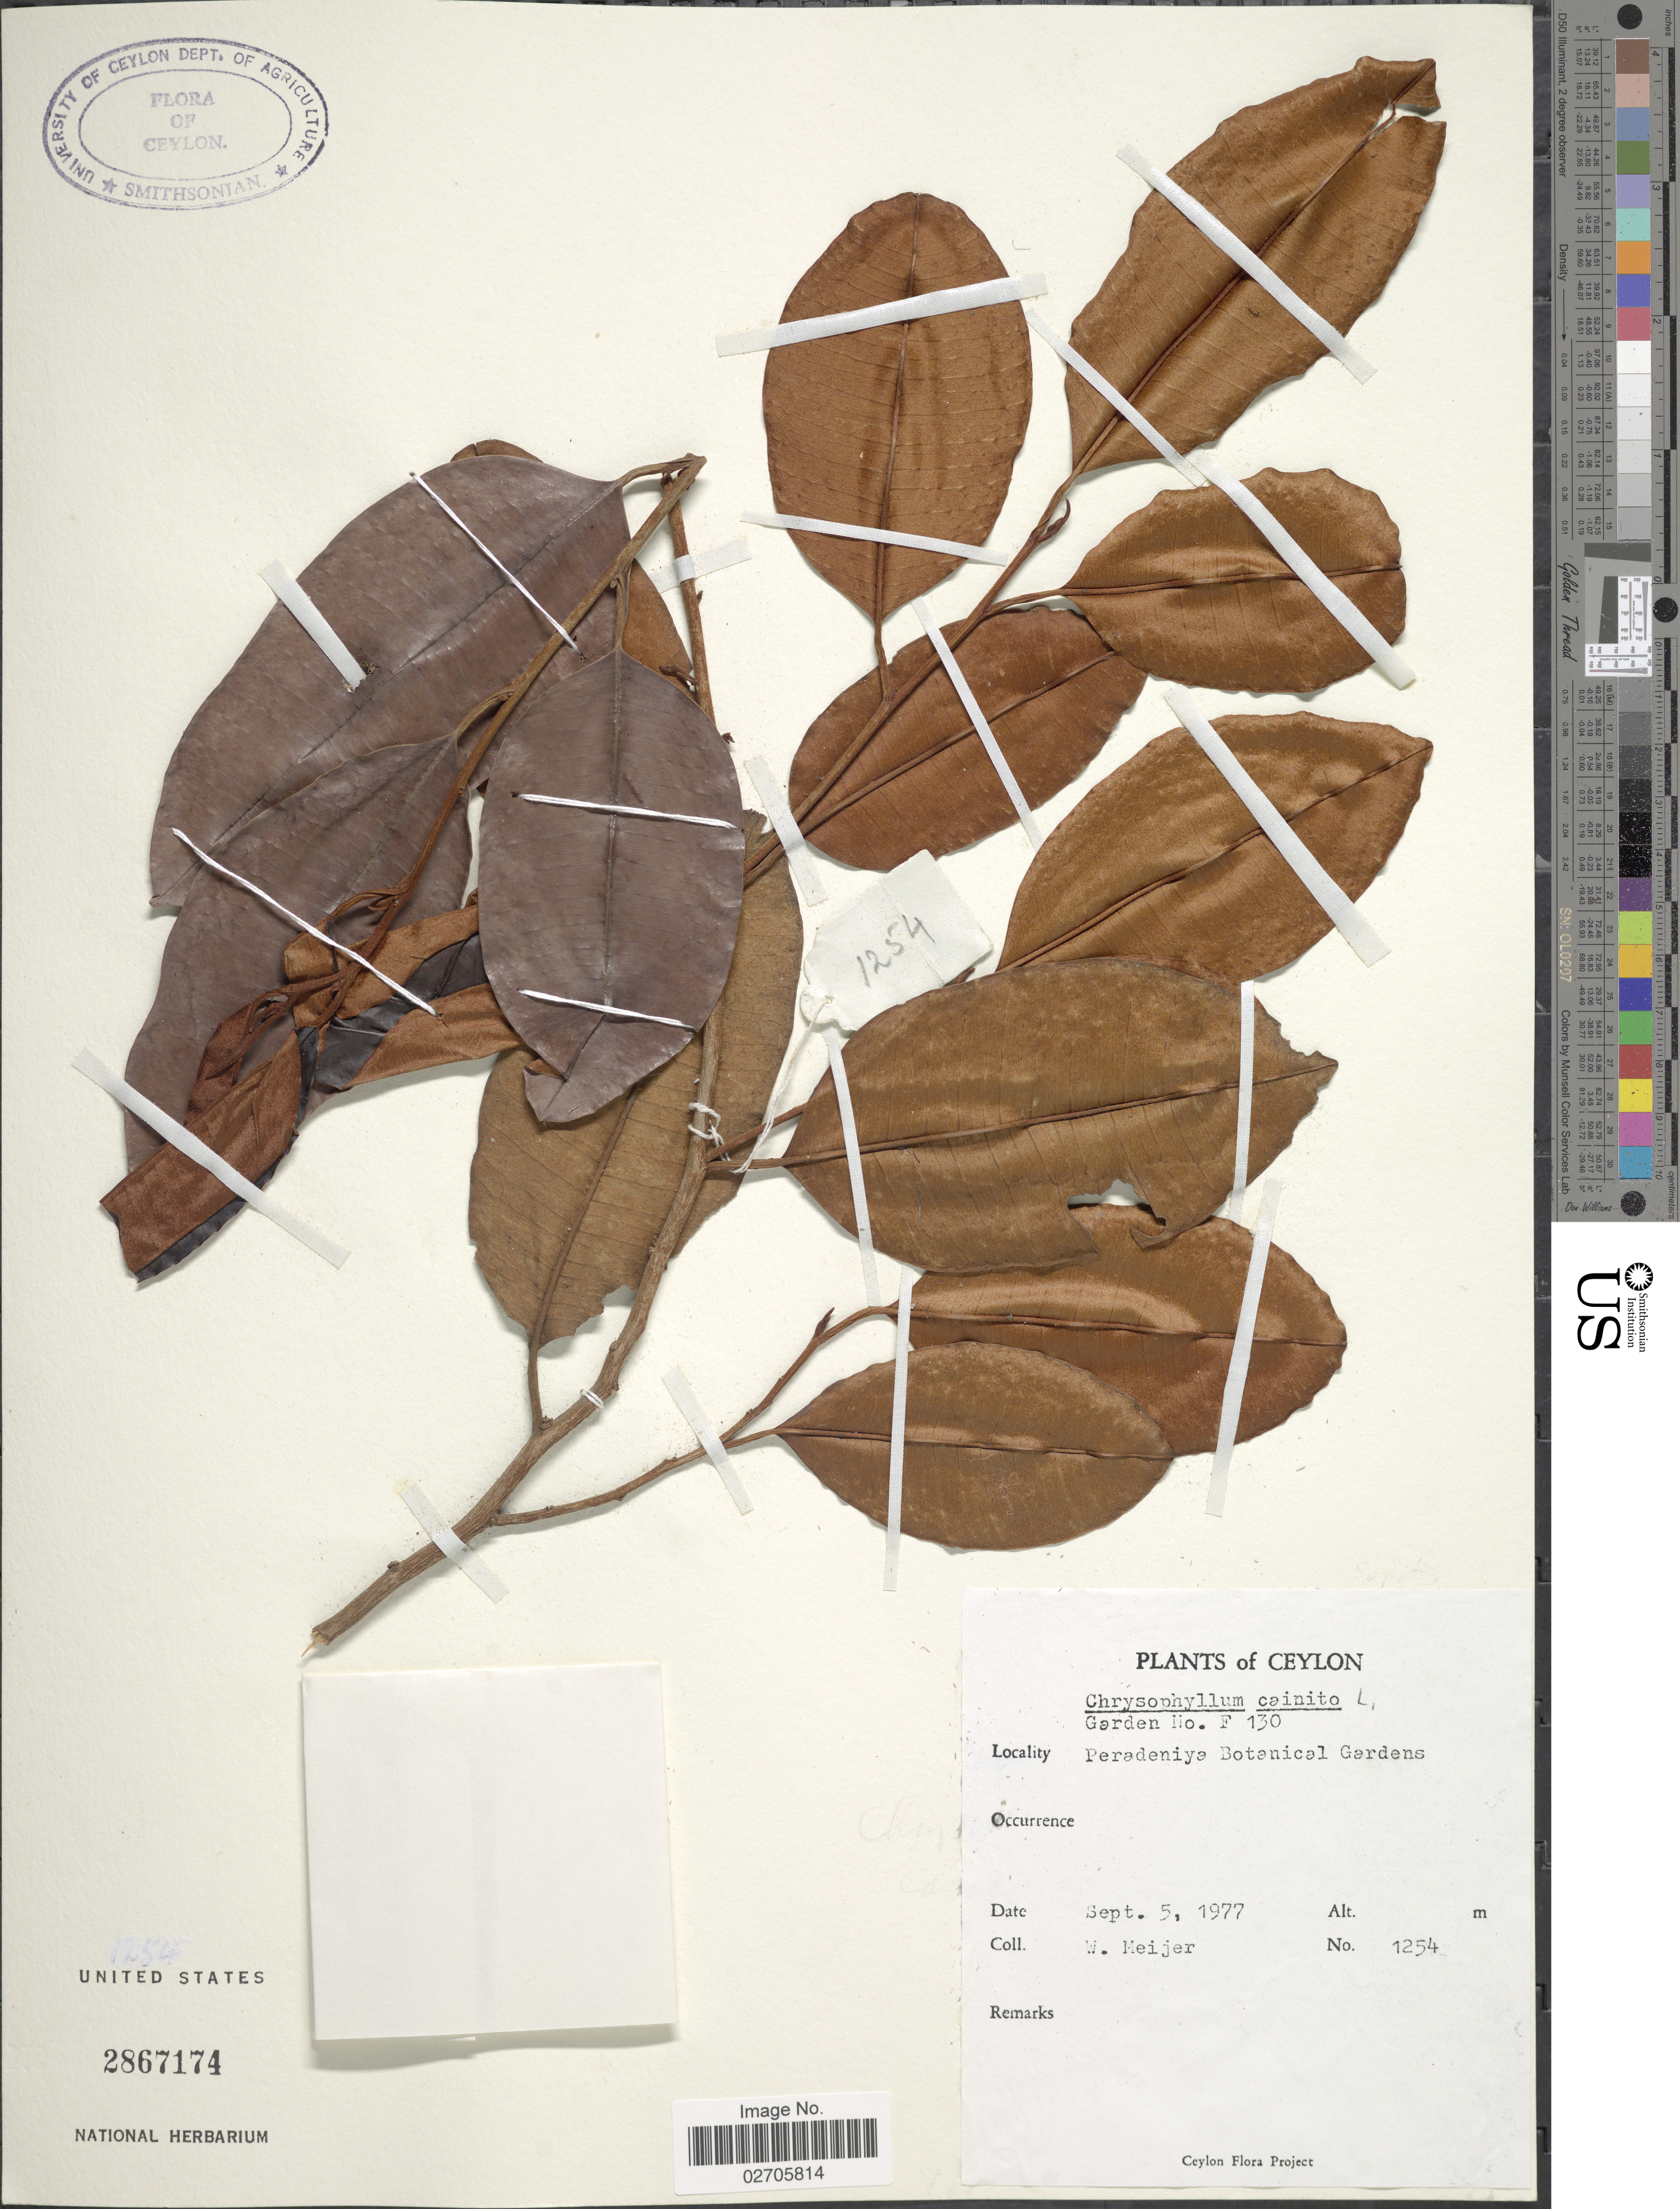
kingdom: Plantae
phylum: Tracheophyta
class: Magnoliopsida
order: Ericales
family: Sapotaceae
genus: Chrysophyllum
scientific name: Chrysophyllum cainito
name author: L.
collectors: W. Meijer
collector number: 1254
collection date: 1977-09-05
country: Sri Lanka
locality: Ceylon, Peradeniya Botanical Gardens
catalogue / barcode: US 2867174